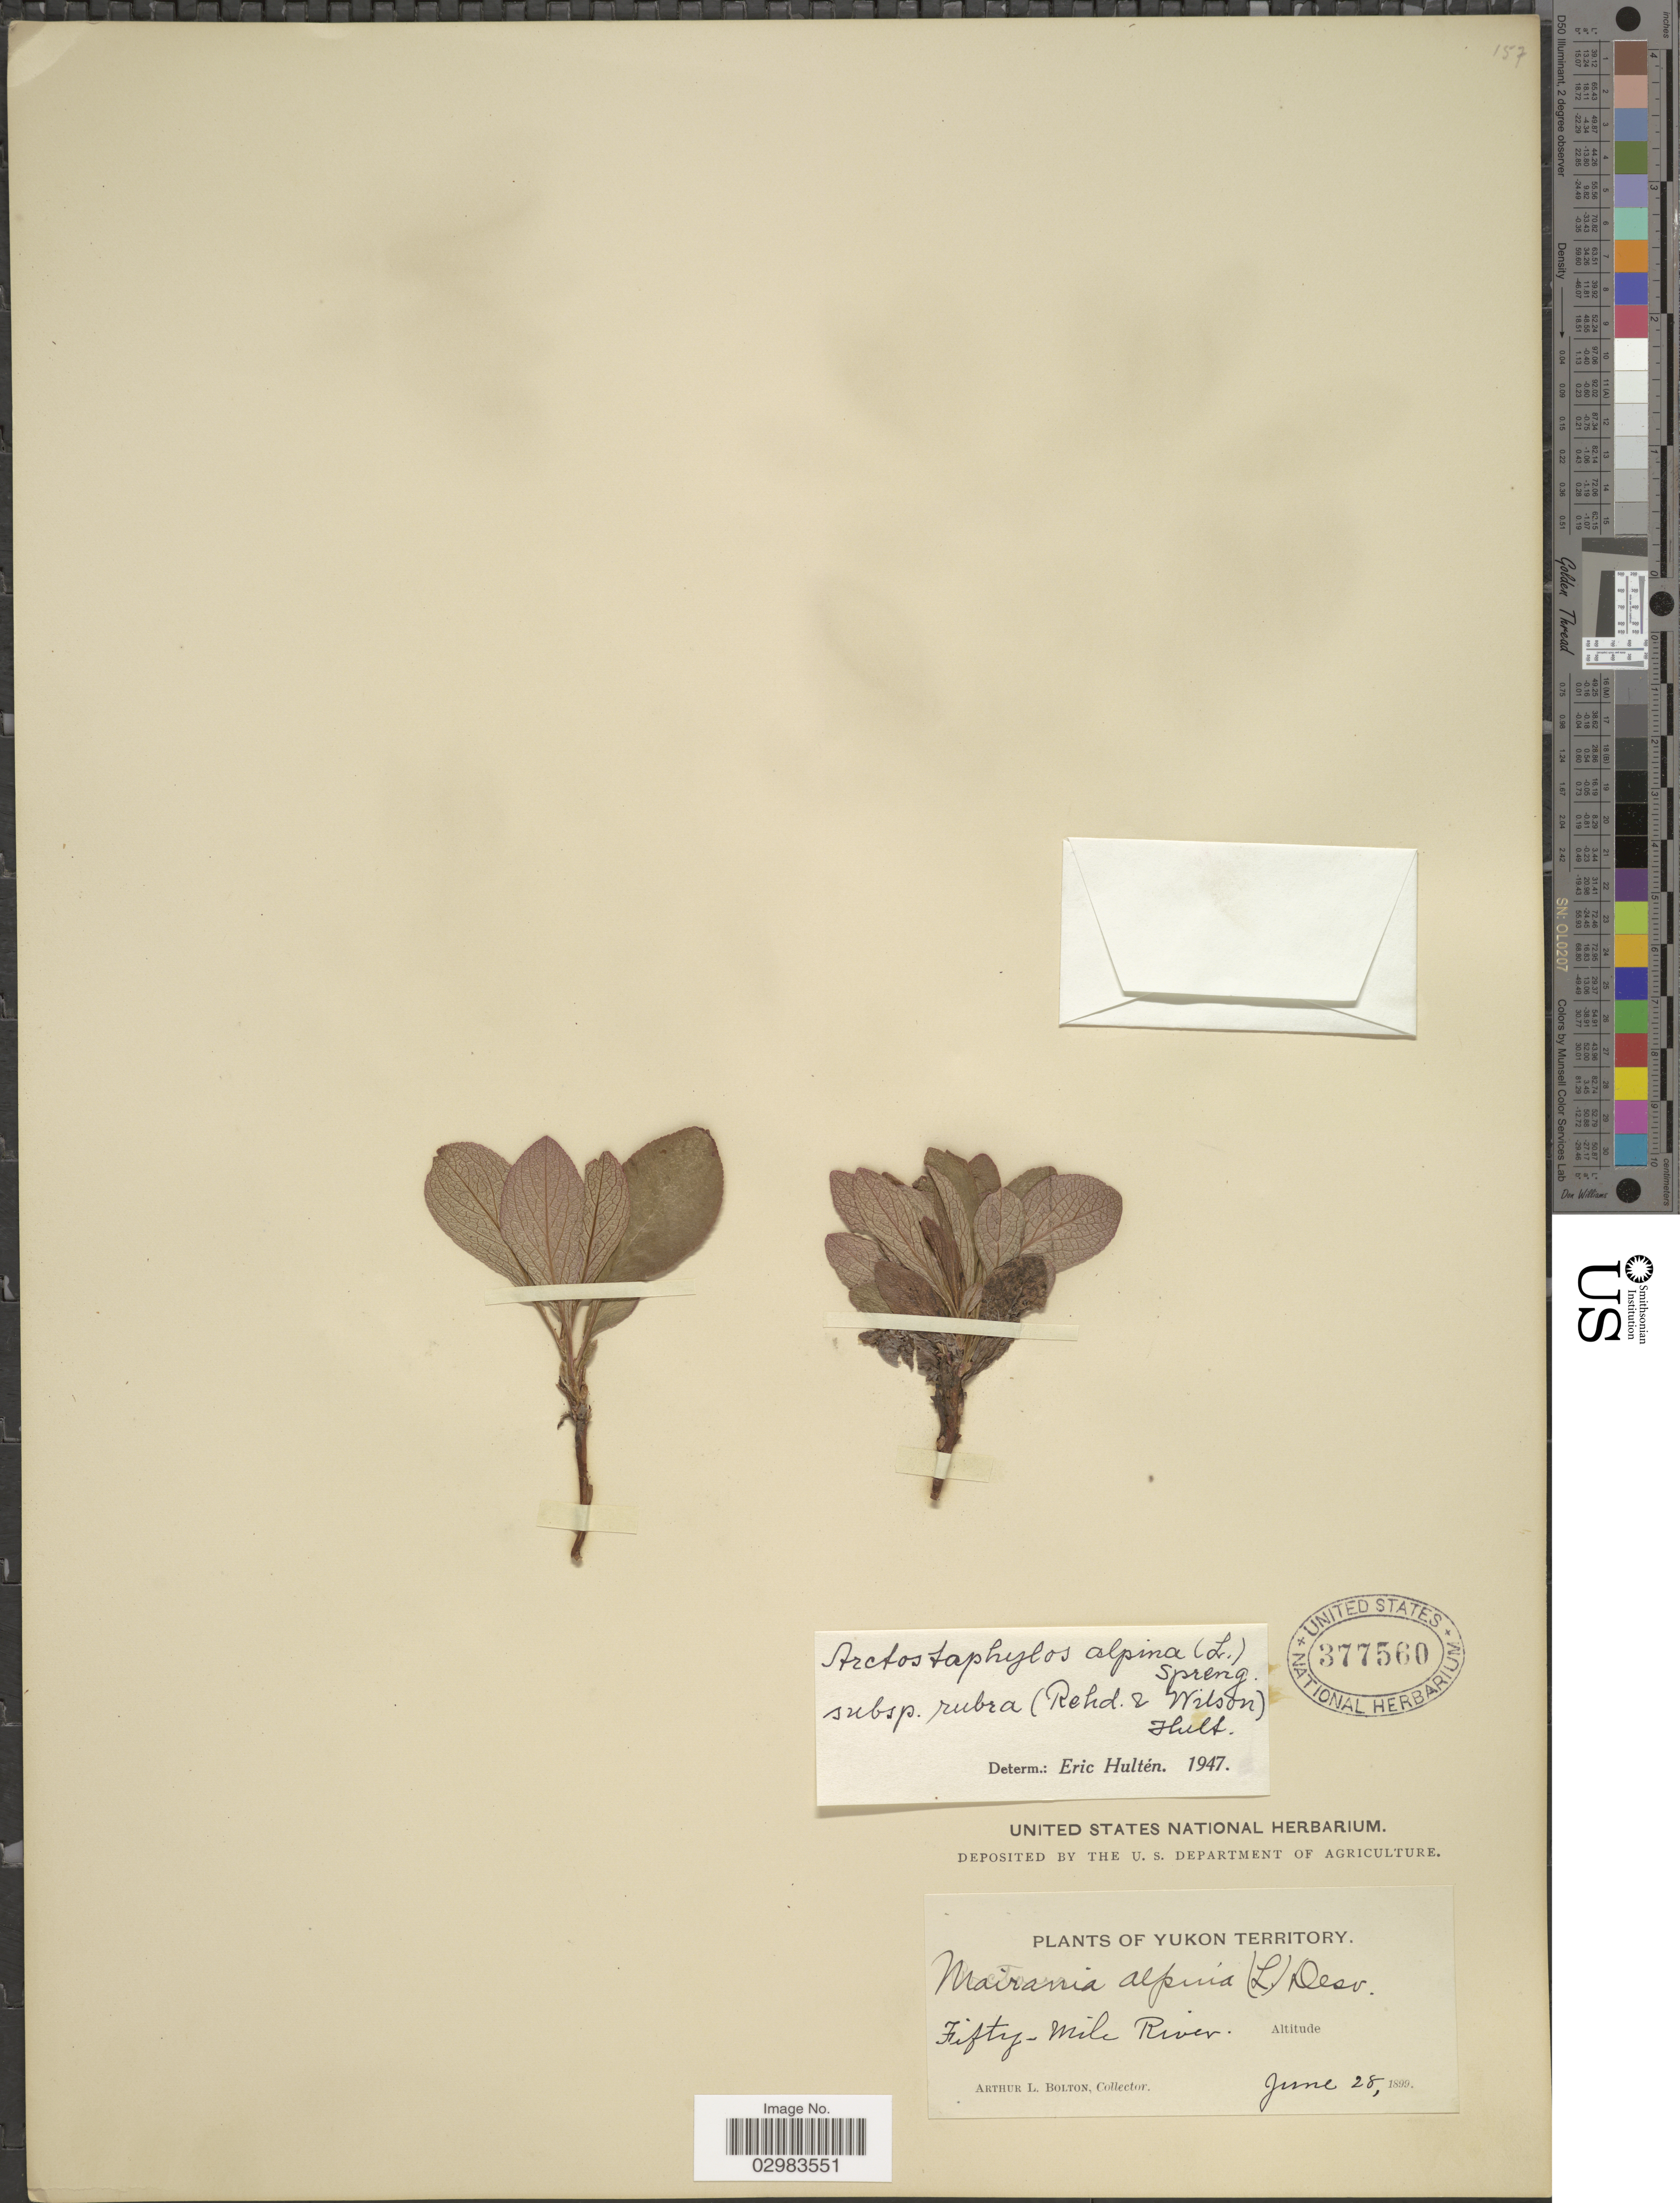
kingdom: Plantae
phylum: Tracheophyta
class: Magnoliopsida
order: Ericales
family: Ericaceae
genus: Arctostaphylos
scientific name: Arctostaphylos alpina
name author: (L.) Spreng.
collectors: A. Bolton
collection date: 1899-06-28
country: Canada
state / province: Yukon Territory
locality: Fifty-Mile River.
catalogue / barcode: US 377560